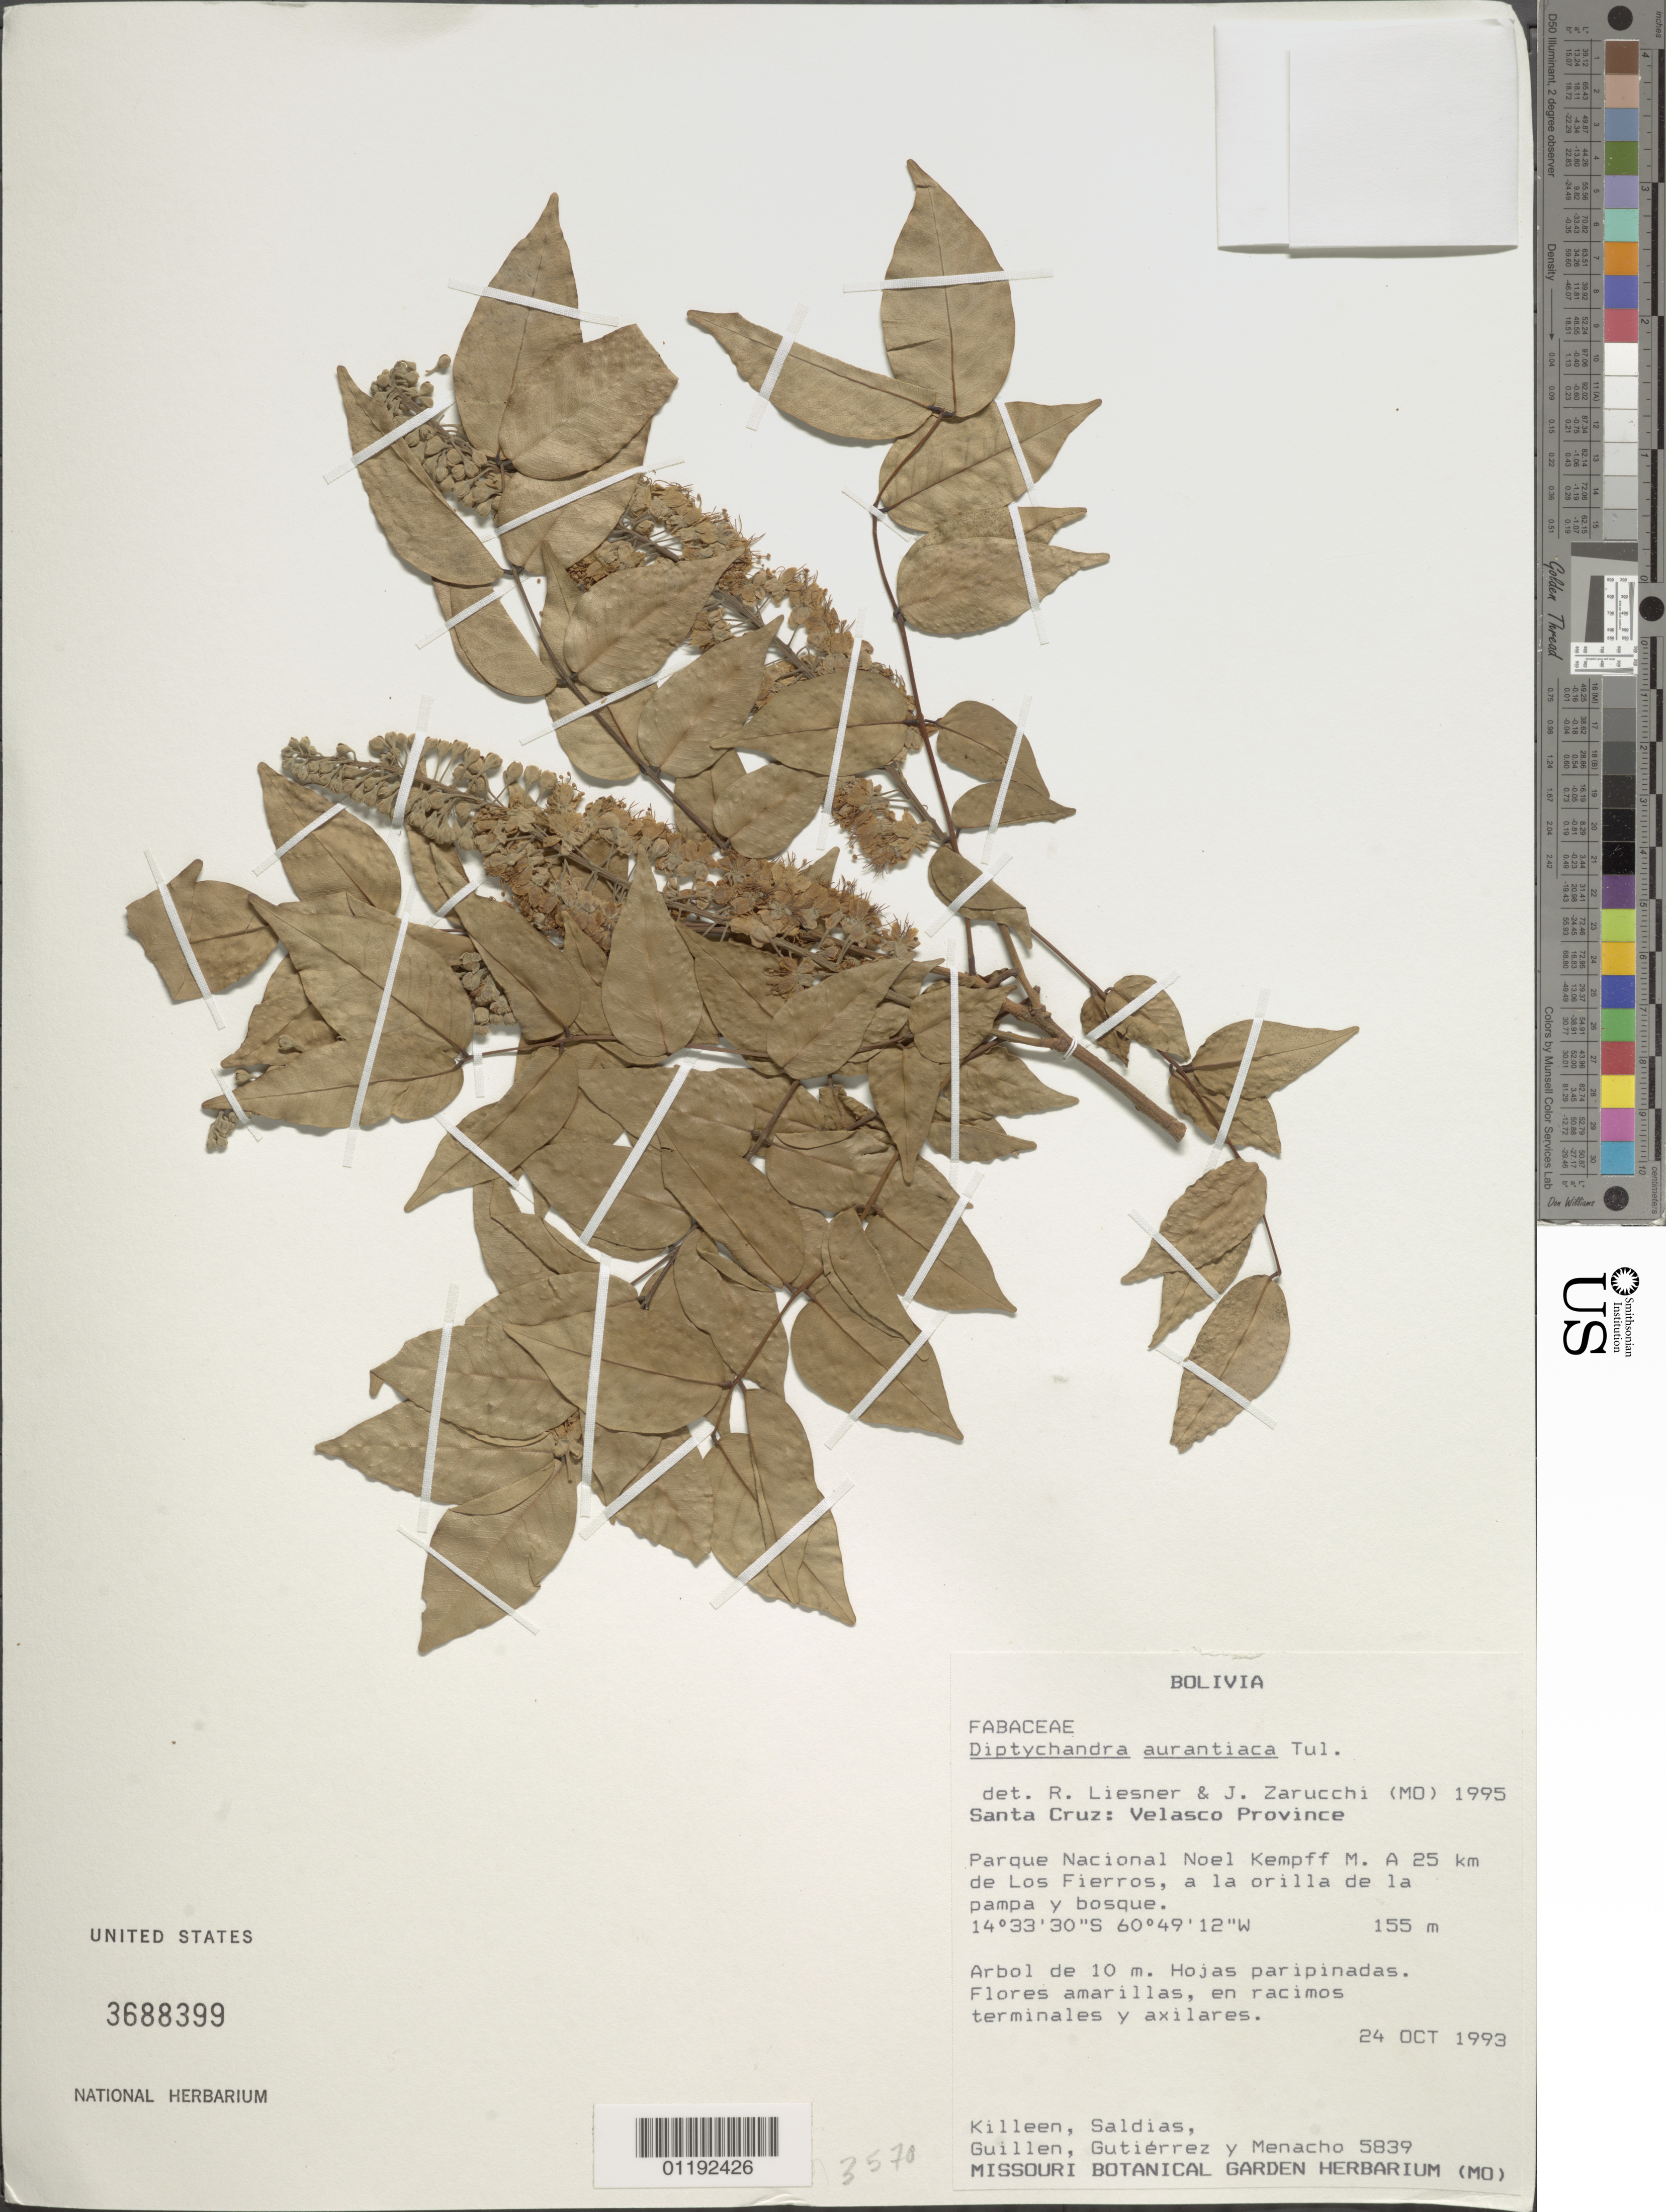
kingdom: Plantae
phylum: Tracheophyta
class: Magnoliopsida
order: Fabales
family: Fabaceae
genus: Diptychandra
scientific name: Diptychandra aurantiaca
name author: (Mart.) Tul.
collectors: T. J. Killeen, M. Saldias Paz, R. Guillén V., Gutiérrez, -- & M. Menacho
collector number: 5839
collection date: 1993-10-24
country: Bolivia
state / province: Santa Cruz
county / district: Velasco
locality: Parque Nacional Noel Kempff M, 25 km de Los Fierros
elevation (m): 155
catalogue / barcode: US 3688399